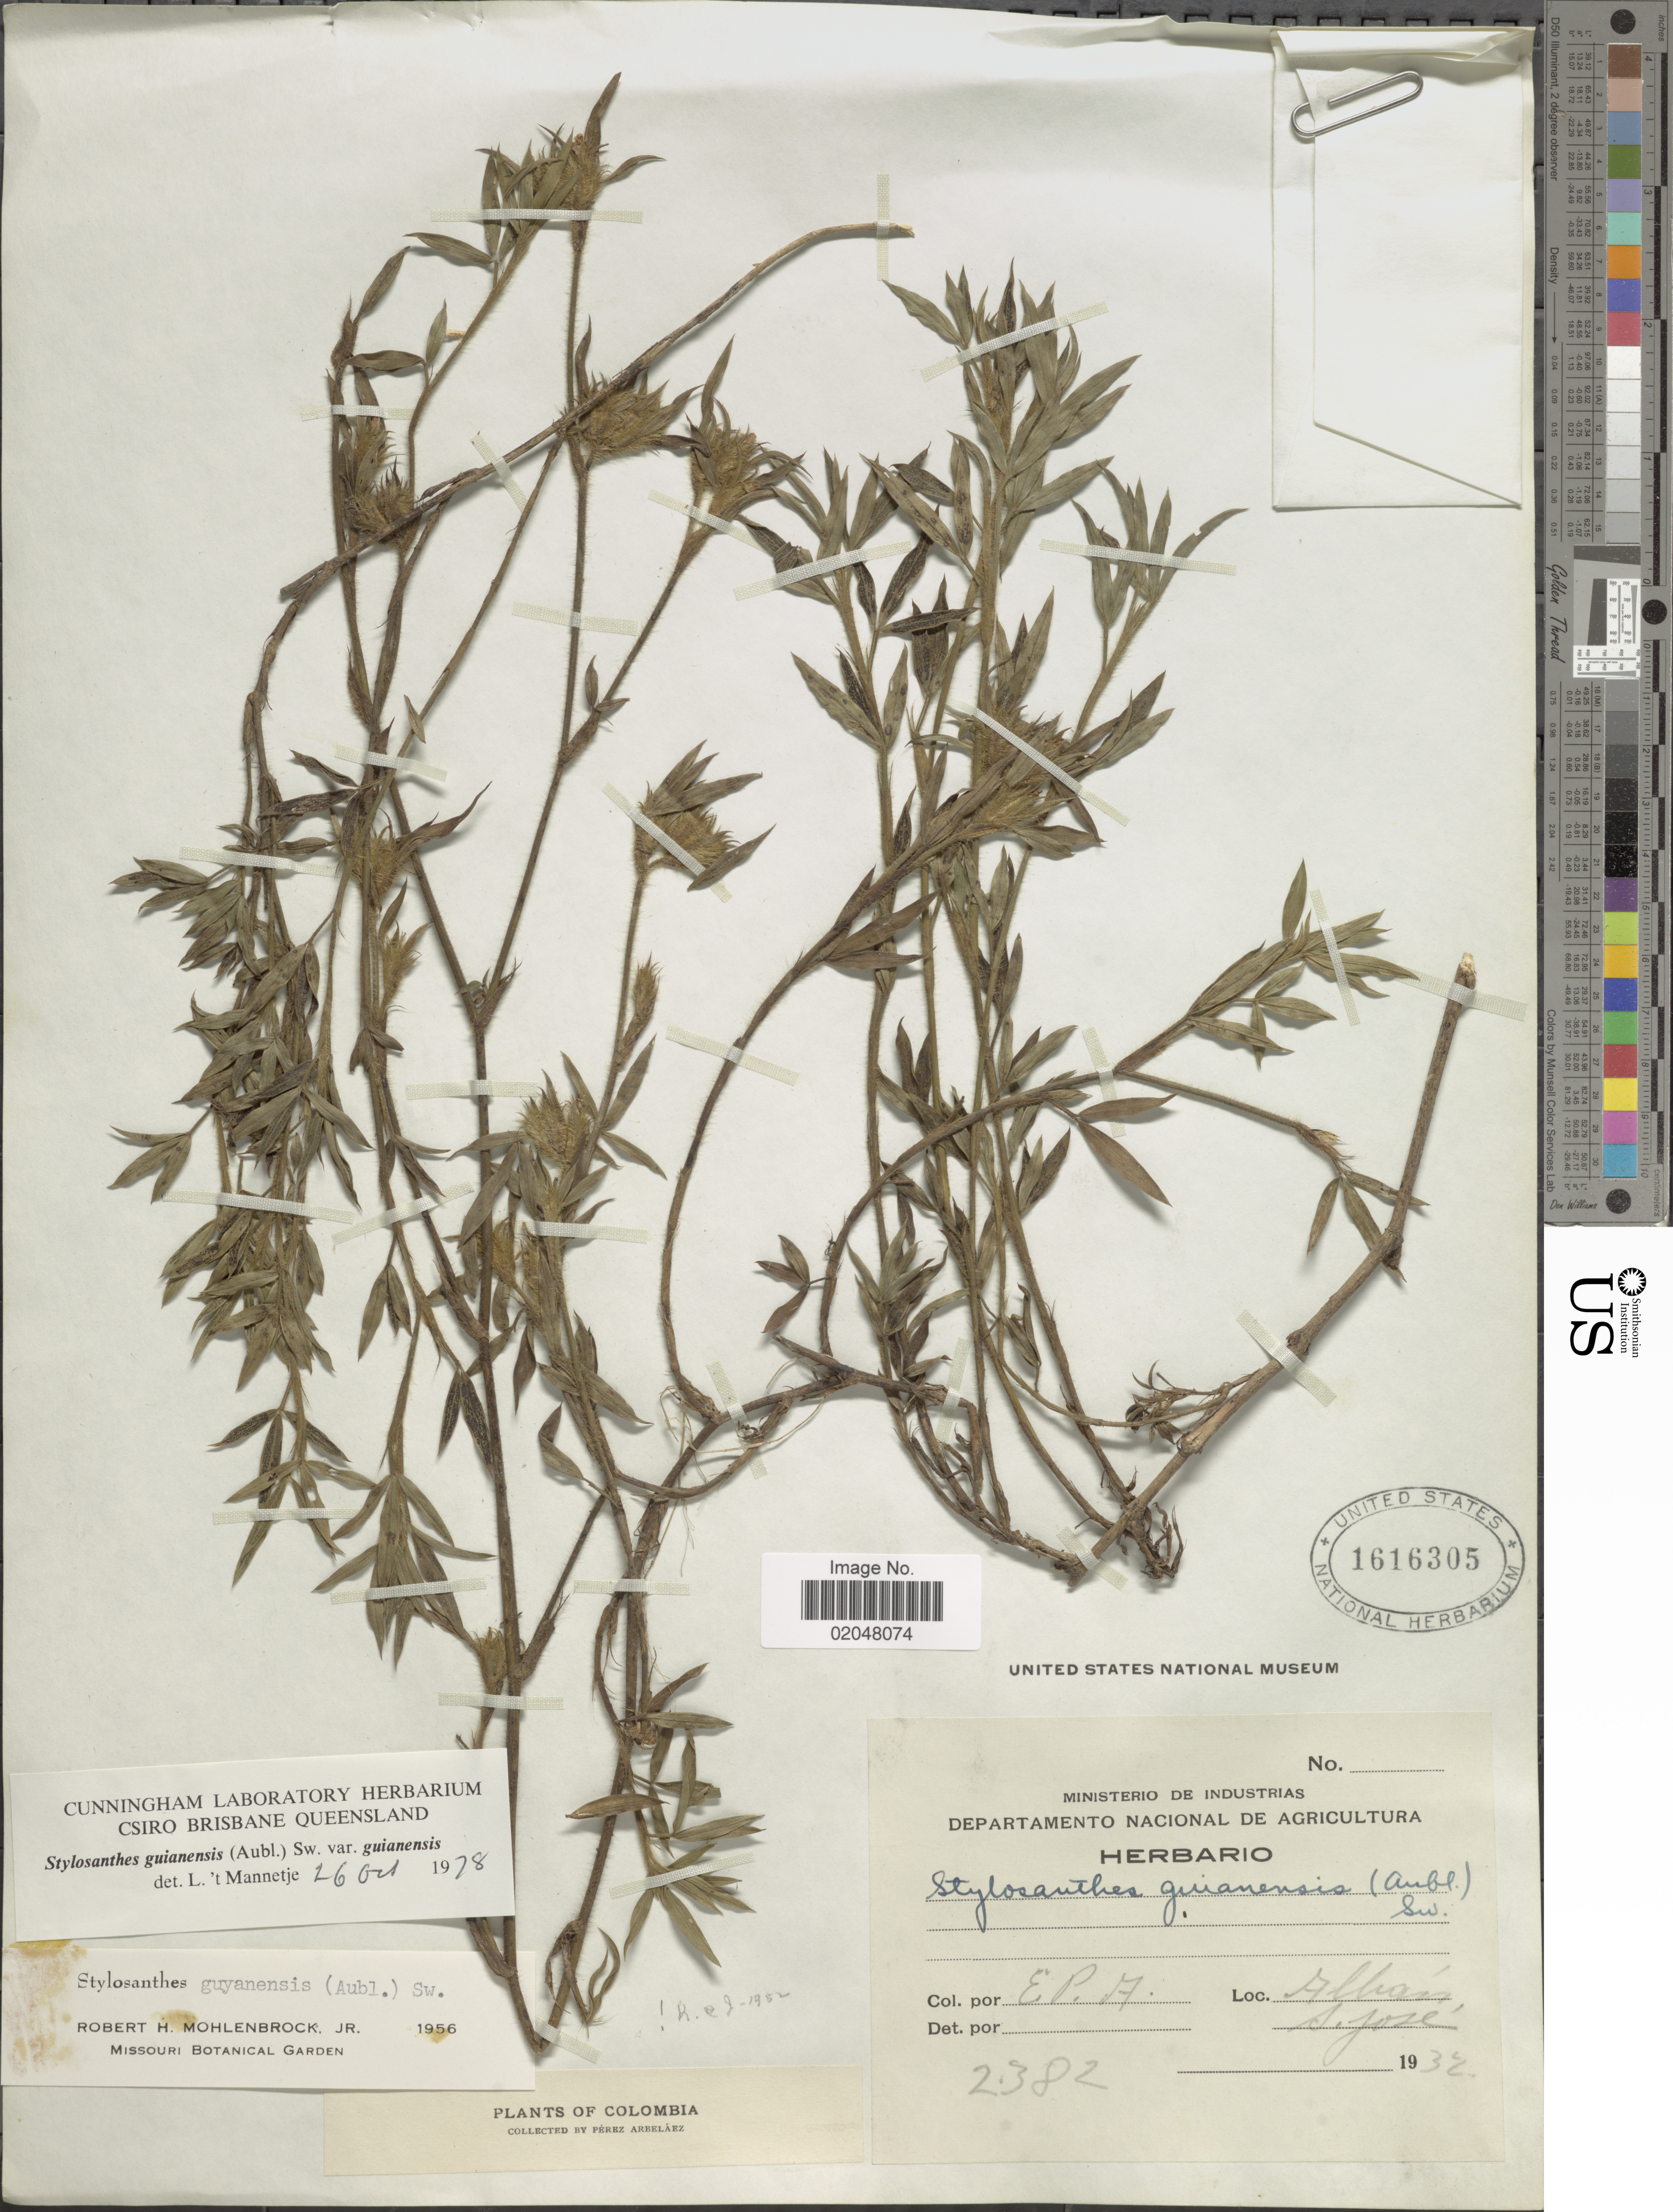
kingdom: Plantae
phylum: Tracheophyta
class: Magnoliopsida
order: Fabales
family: Fabaceae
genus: Stylosanthes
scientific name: Stylosanthes guianensis var. guianensis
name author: (Aubl.) Sw.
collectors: E. Pérez Arbeláez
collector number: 2382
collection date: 1932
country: Colombia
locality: Alban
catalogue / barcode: US 1616305